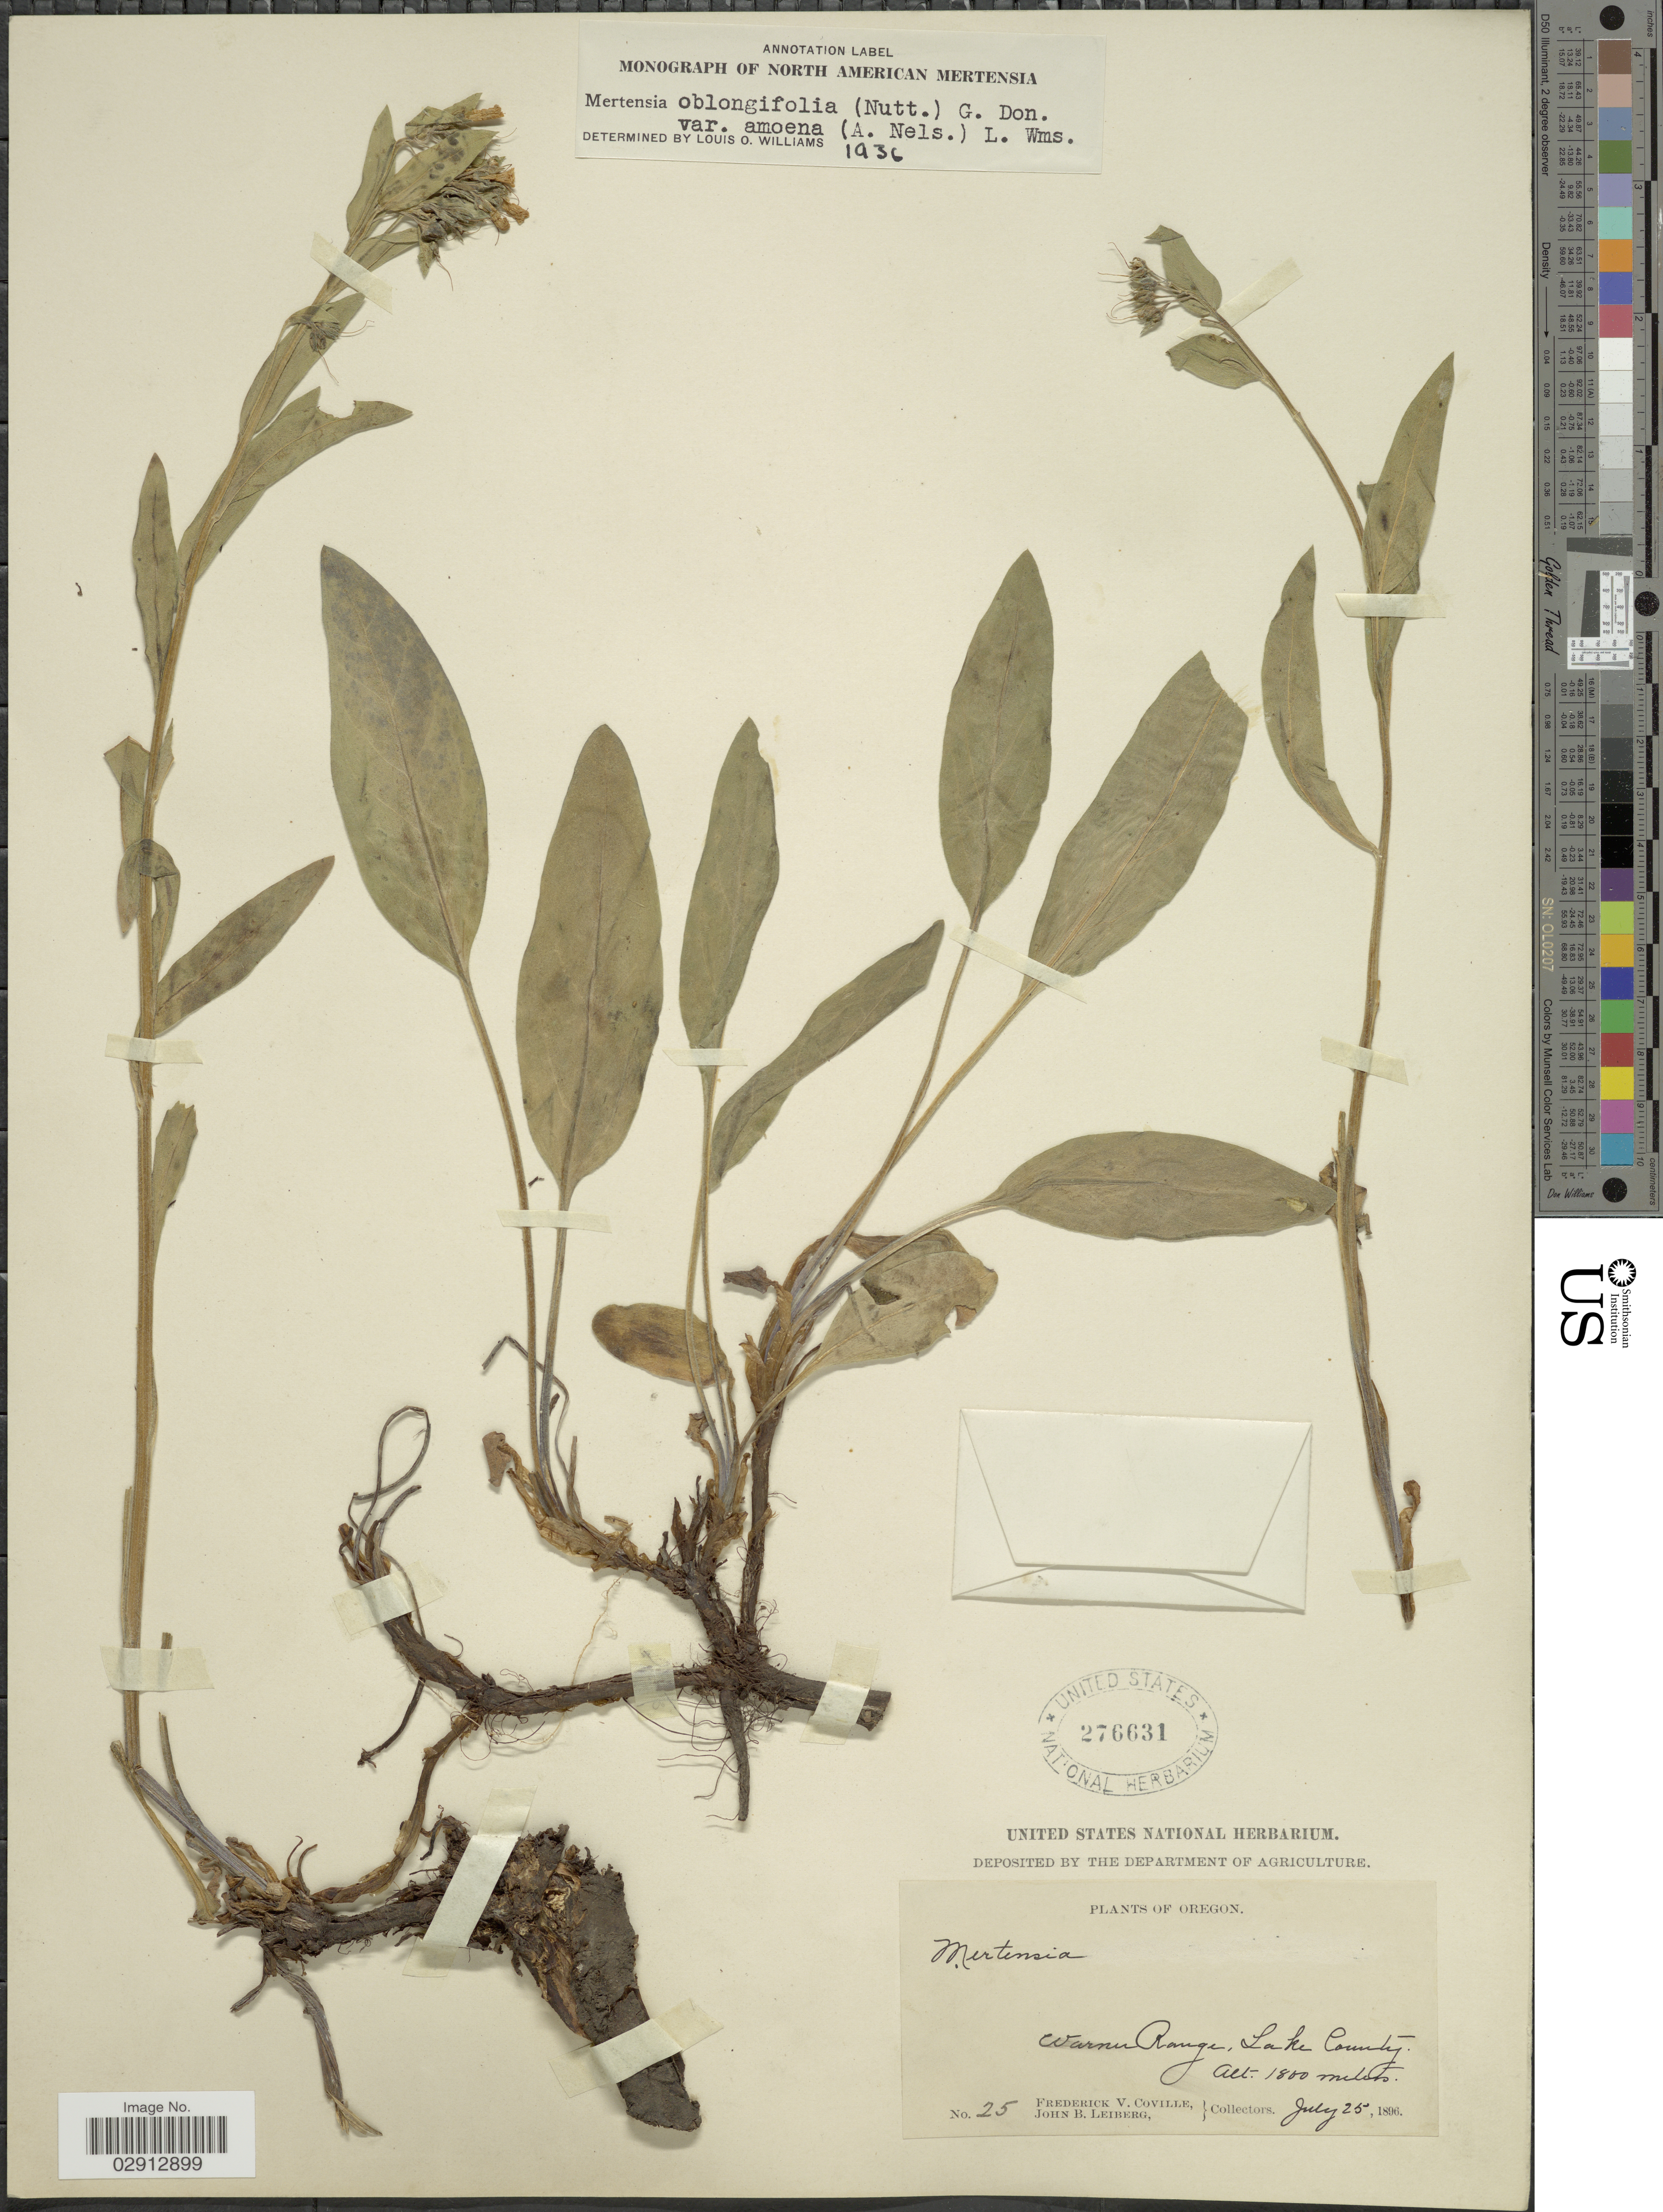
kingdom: Plantae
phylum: Tracheophyta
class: Magnoliopsida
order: Boraginales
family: Boraginaceae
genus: Mertensia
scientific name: Mertensia oblongifolia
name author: (Nutt.) G. Don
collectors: F. V. Coville & J. B. Leiberg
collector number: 25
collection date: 1896-07-25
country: United States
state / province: Oregon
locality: Warner Range, Lake County.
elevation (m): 1800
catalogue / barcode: US 276631